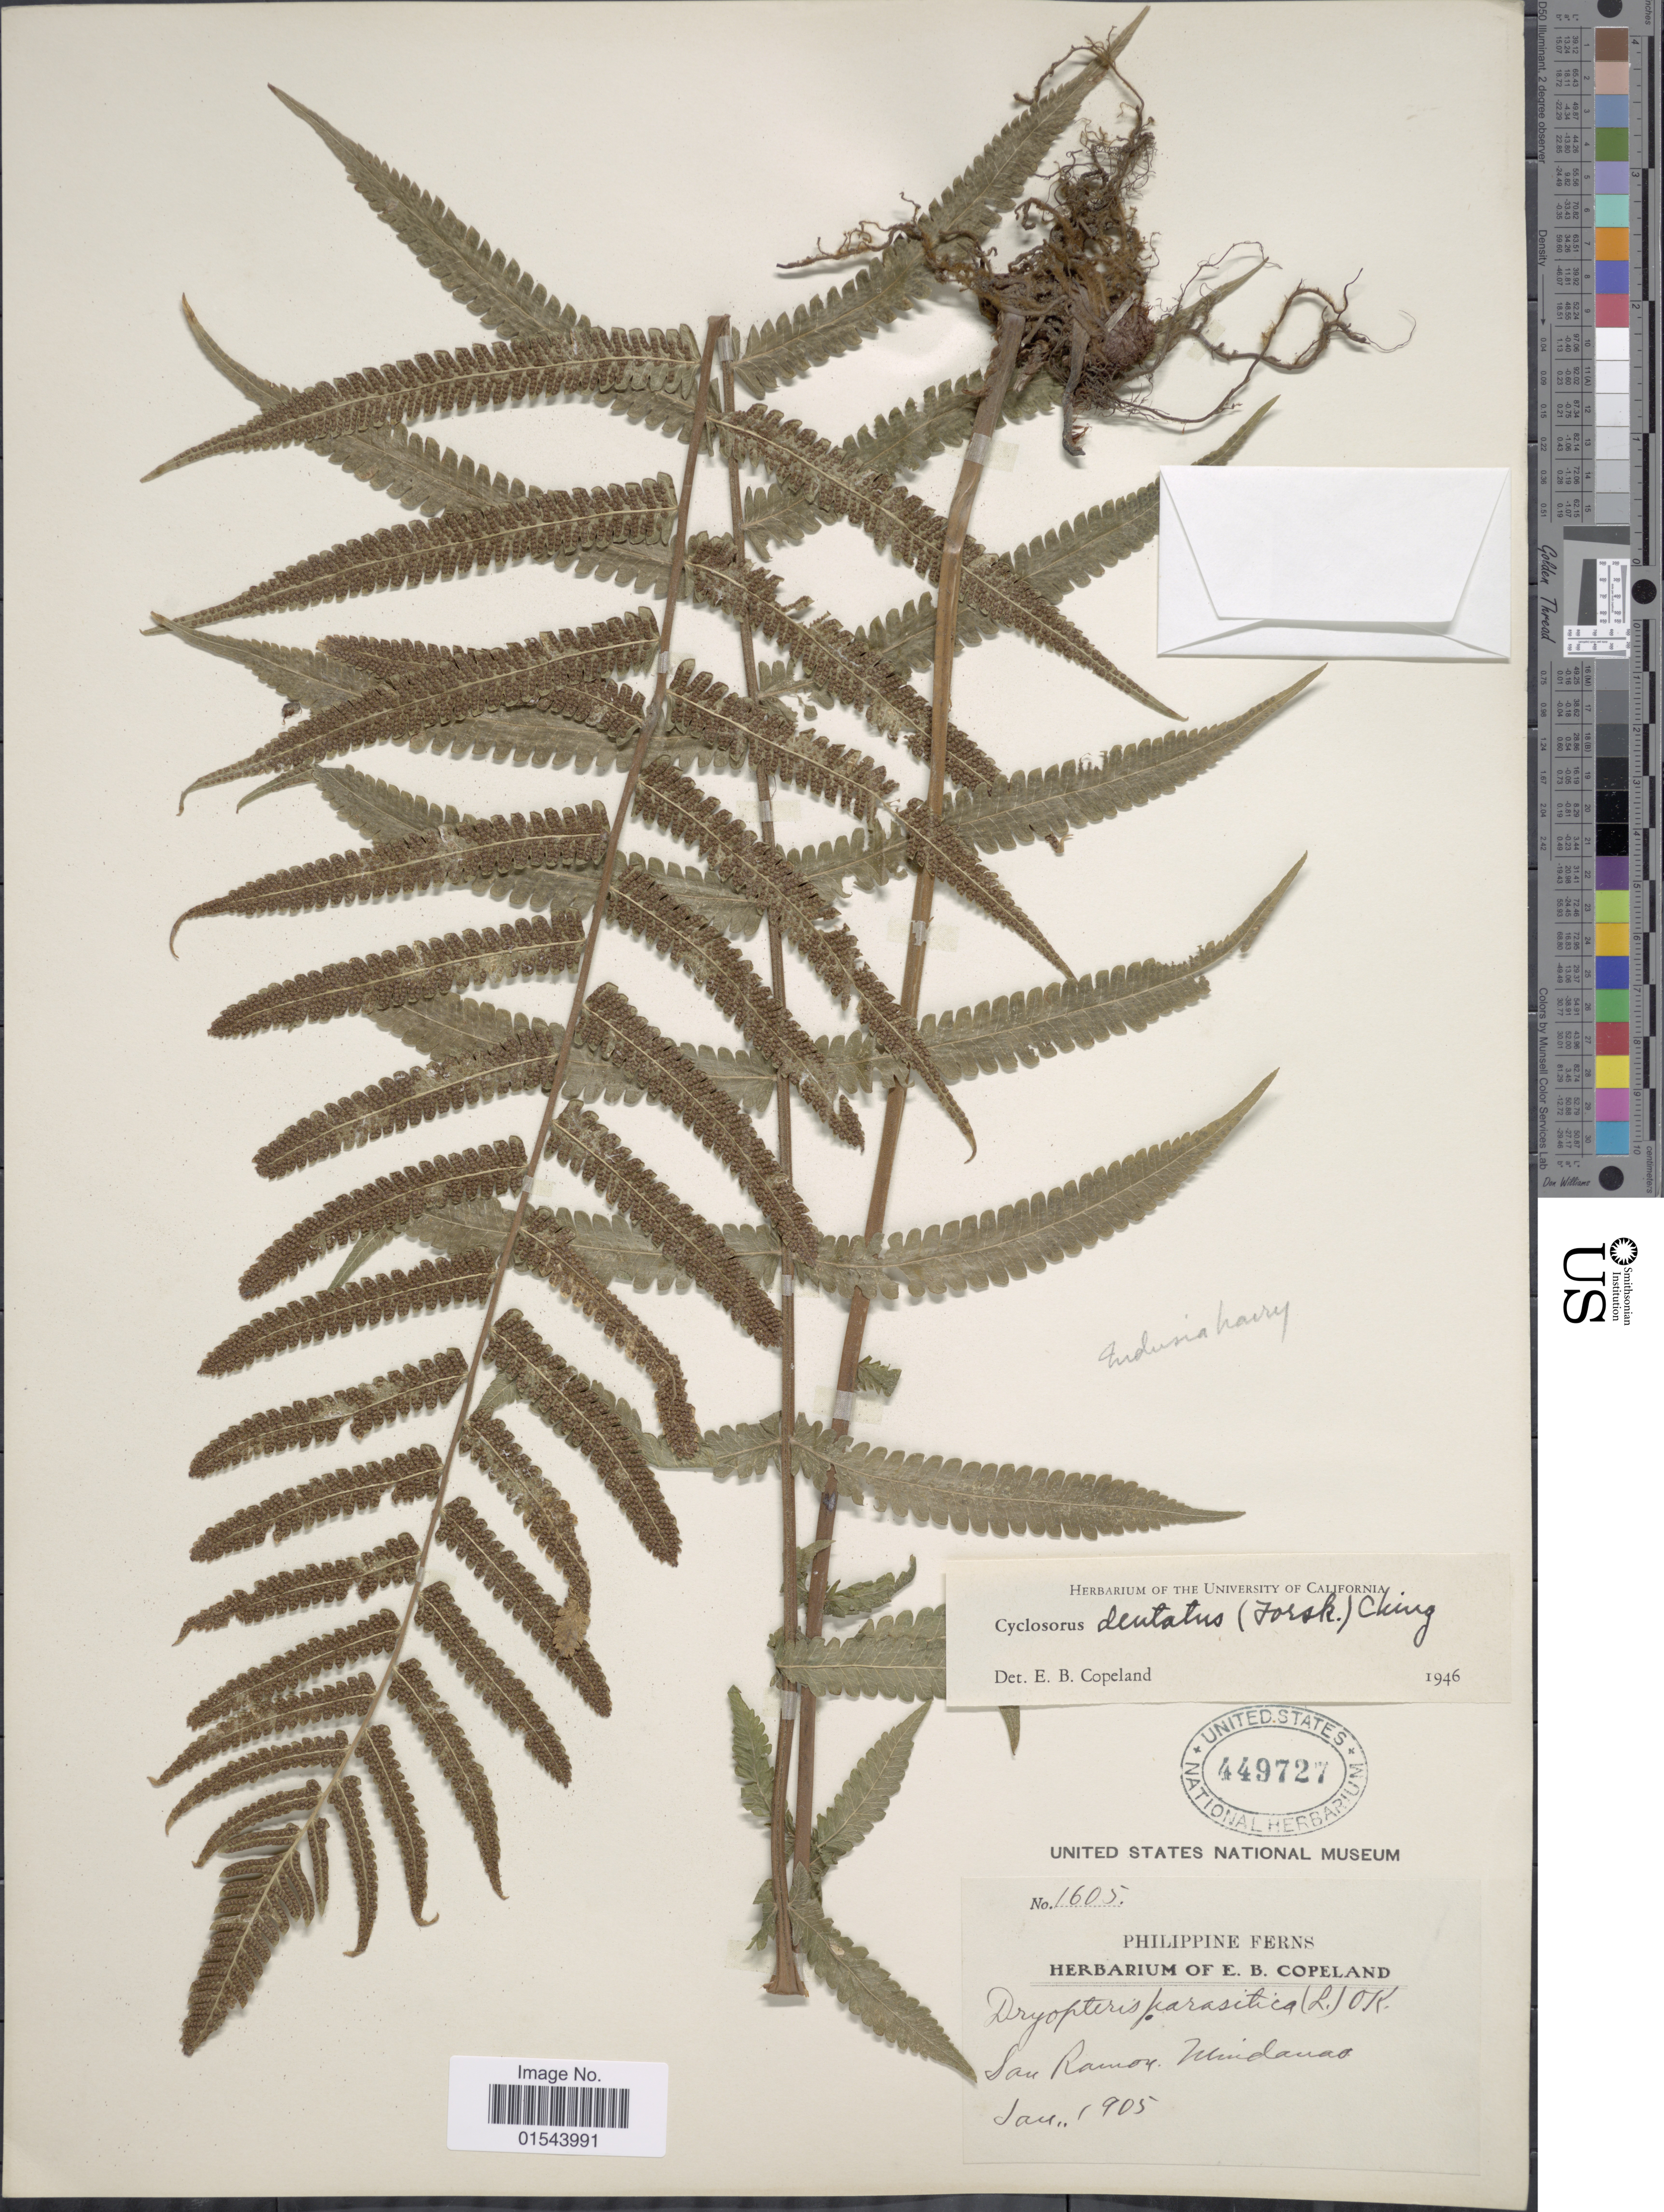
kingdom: Plantae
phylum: Tracheophyta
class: Polypodiopsida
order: Polypodiales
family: Thelypteridaceae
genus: Christella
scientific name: Christella dentata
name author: (Forssk.) Brownsey & Jermy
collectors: ex herb. E. B. Copeland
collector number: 1605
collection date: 1905-01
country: Philippines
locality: San Ramon, Mindanao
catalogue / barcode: US 449727